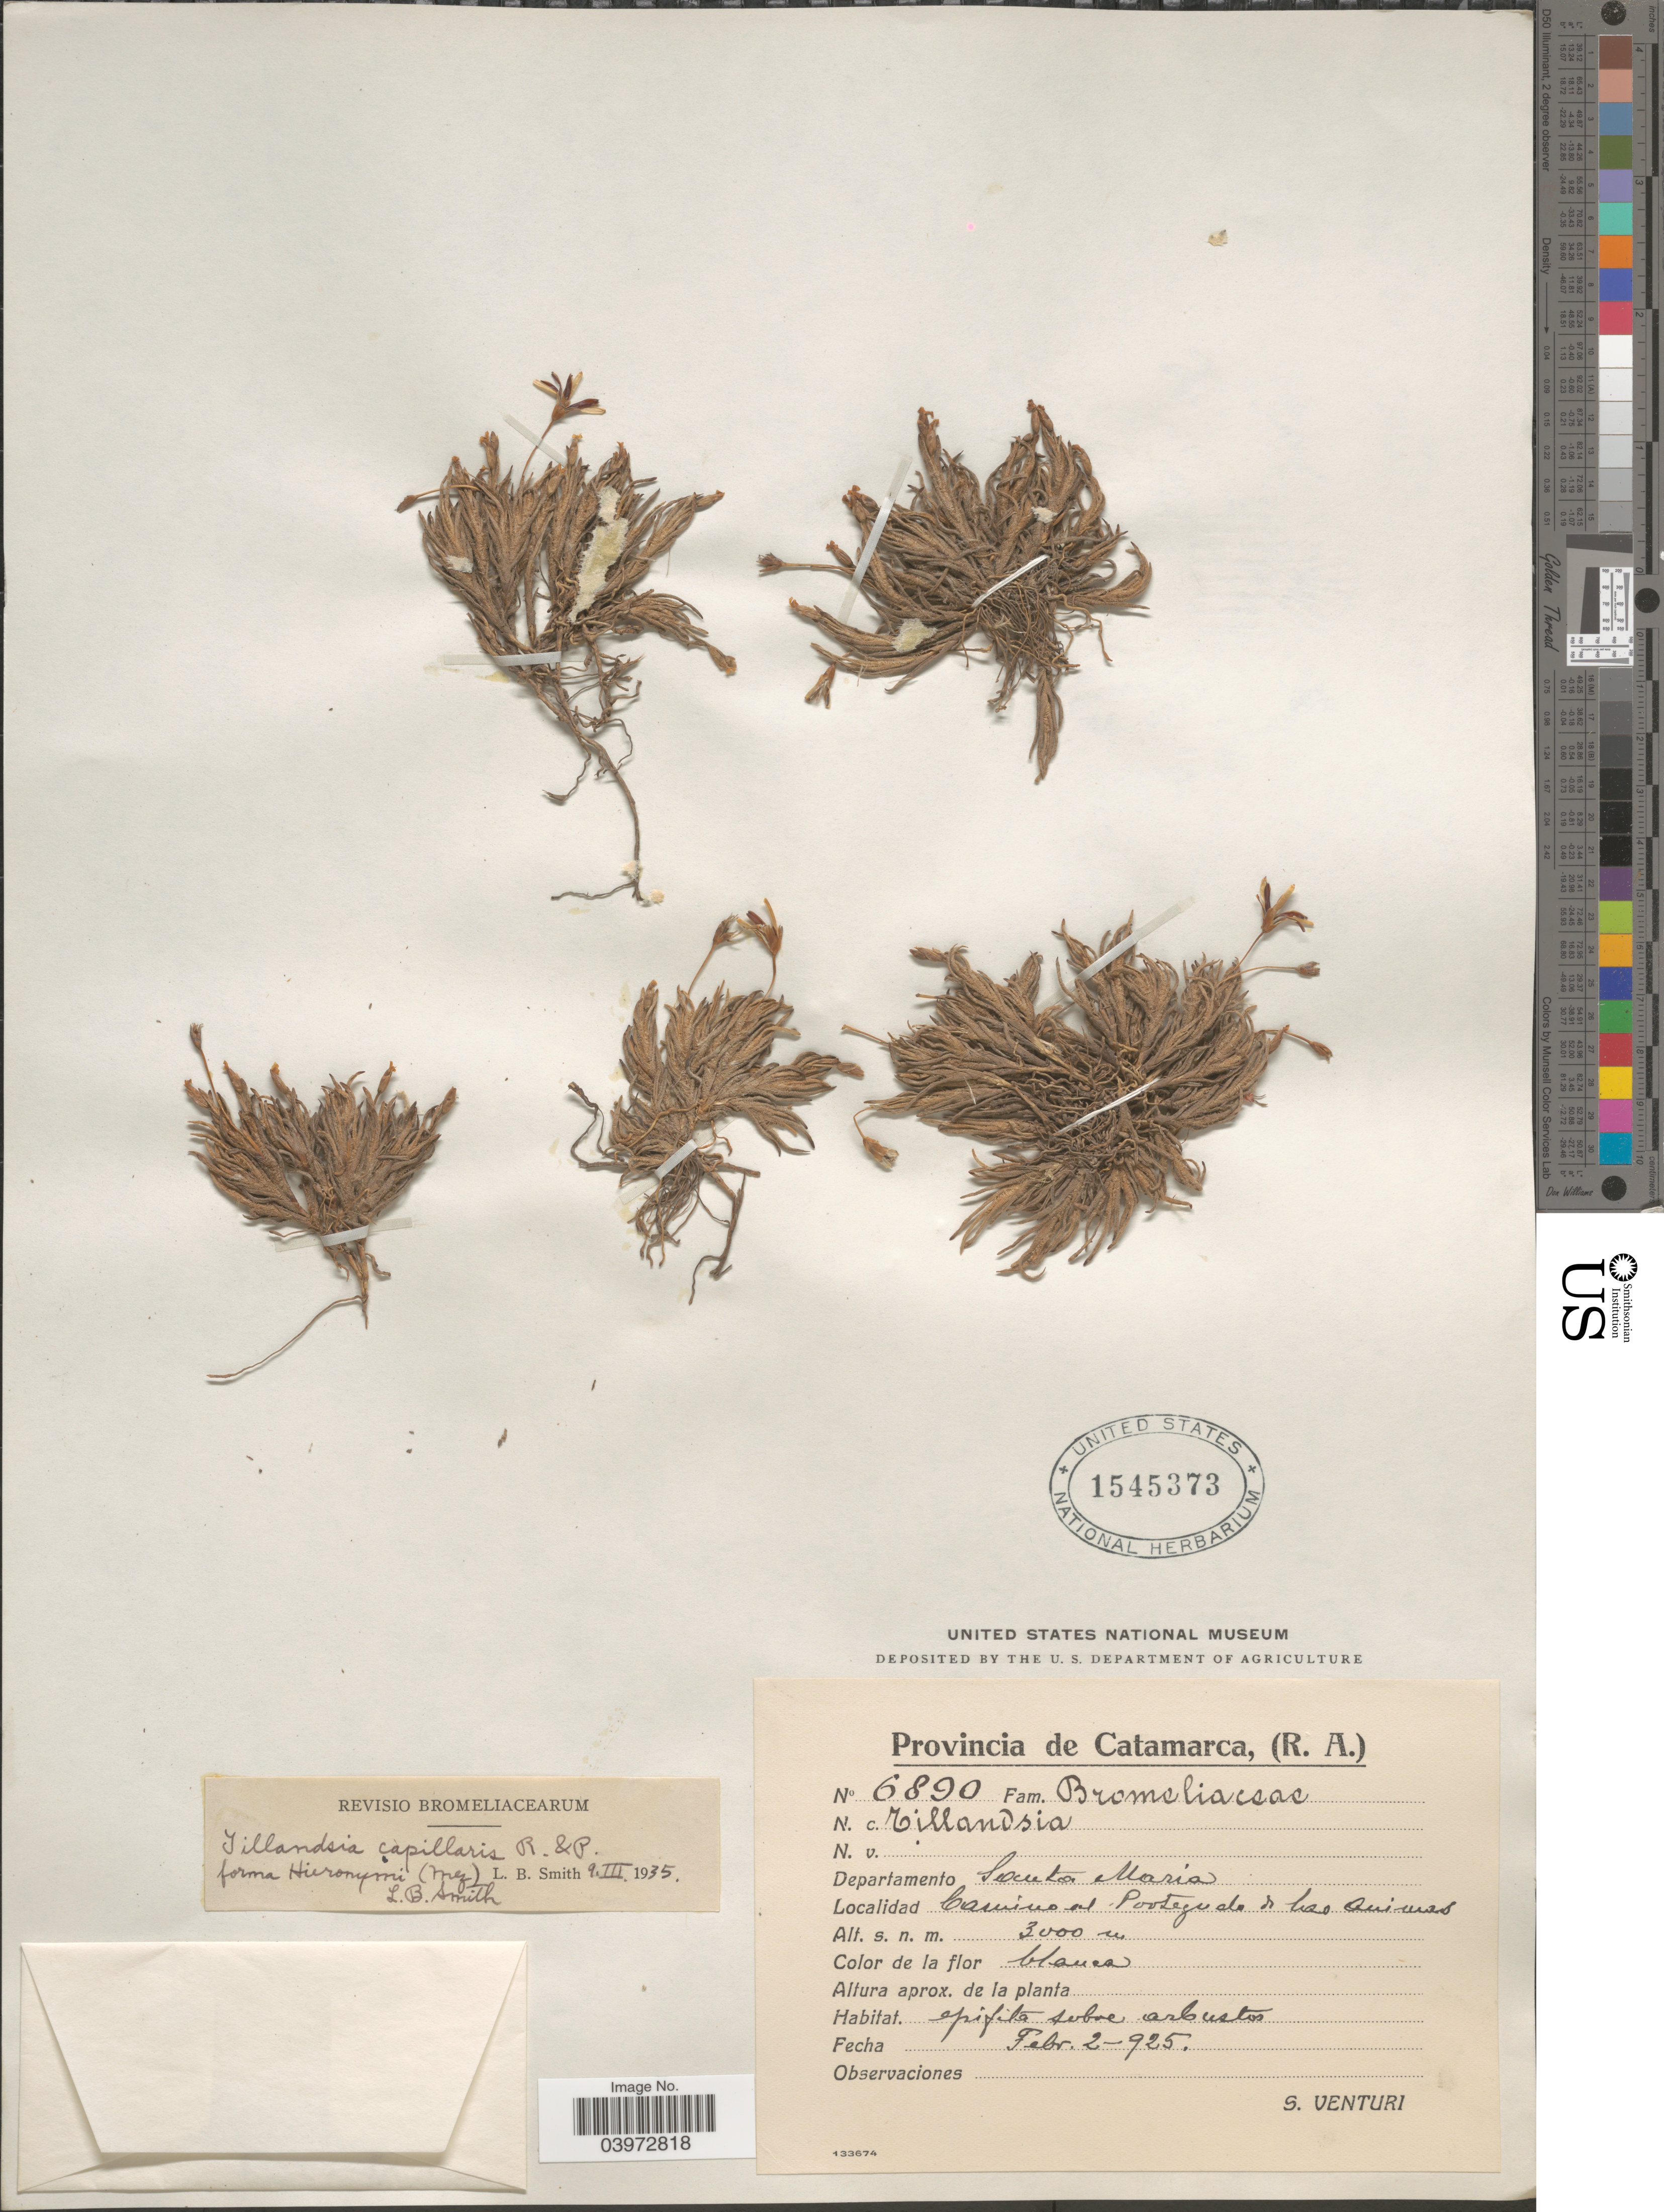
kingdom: Plantae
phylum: Tracheophyta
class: Liliopsida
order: Poales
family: Bromeliaceae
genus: Tillandsia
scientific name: Tillandsia capillaris f. hieronymii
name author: (Mez) L.B. Sm.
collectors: S. Venturi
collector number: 6890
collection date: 1925-02-02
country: Argentina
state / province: Catamarca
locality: Departamento Santa Maria. Caminos de Portezuelo de las Animas.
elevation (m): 3000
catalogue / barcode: US 1545373